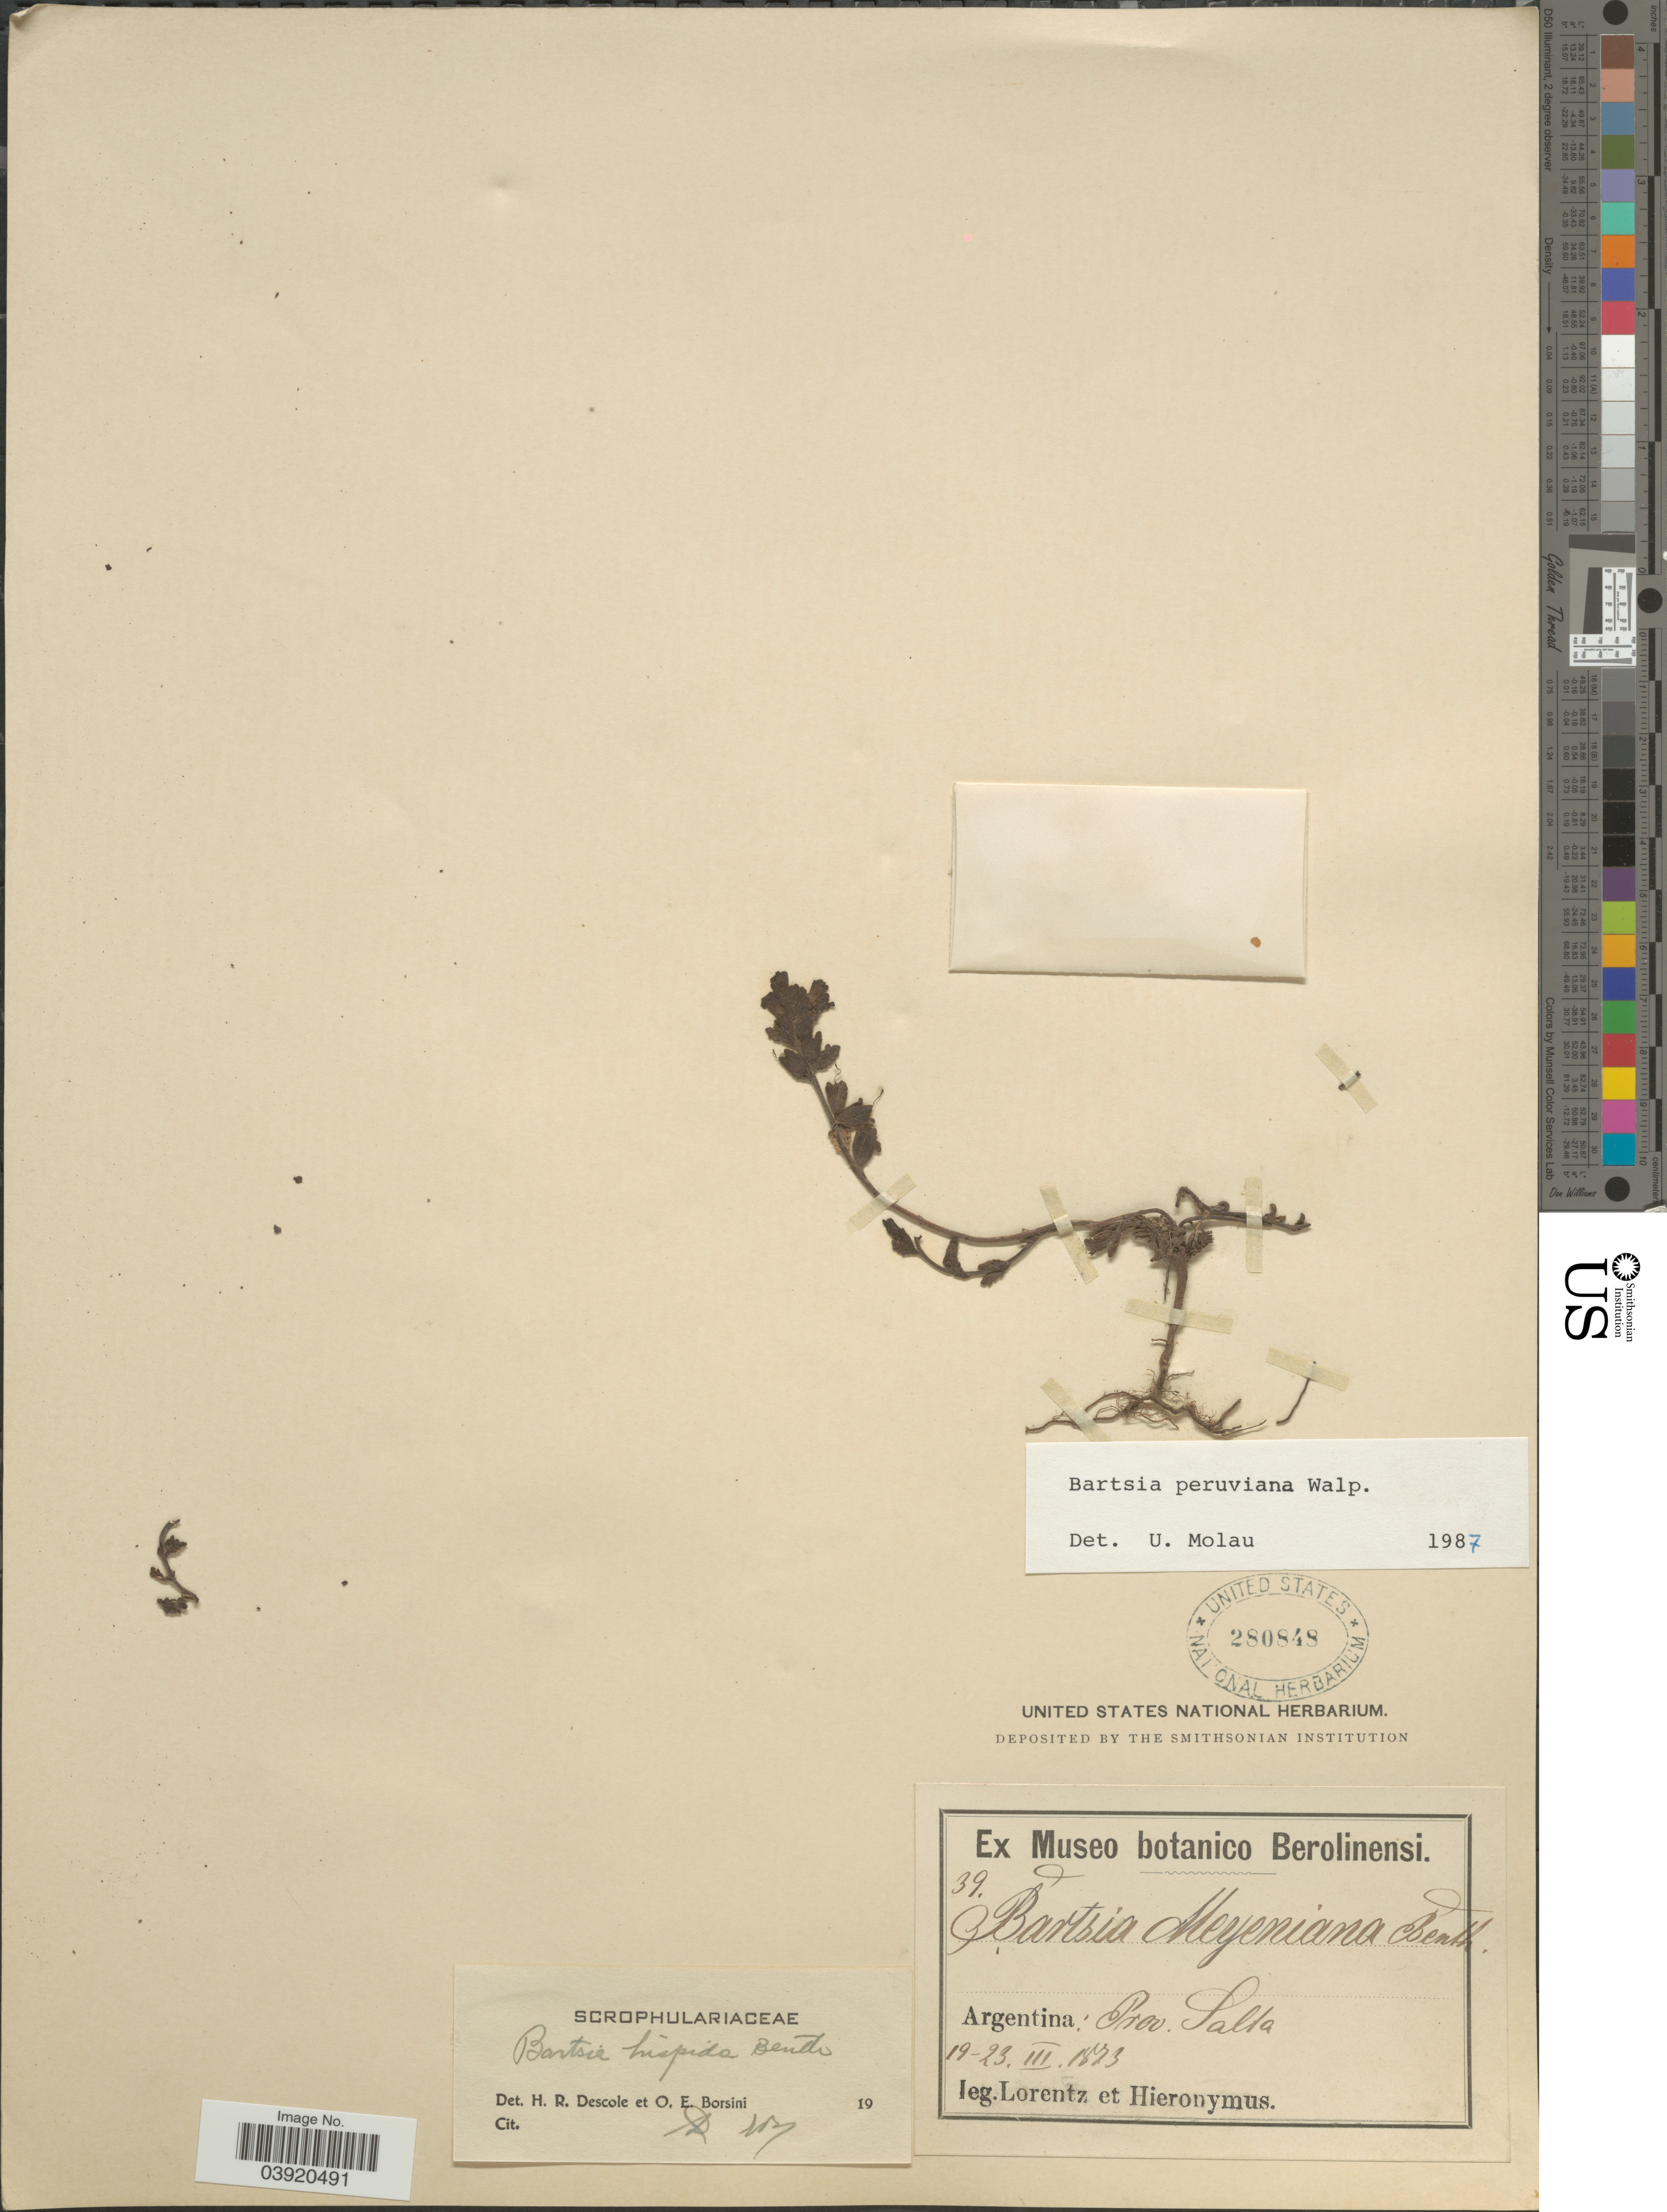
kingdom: Plantae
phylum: Tracheophyta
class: Magnoliopsida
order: Lamiales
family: Orobanchaceae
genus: Bartsia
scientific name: Bartsia peruviana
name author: Walp.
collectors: -. Lorentz & -. Hieronymus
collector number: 39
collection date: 1873-03-19/1873-03-23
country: Argentina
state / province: Salta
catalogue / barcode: US 280848